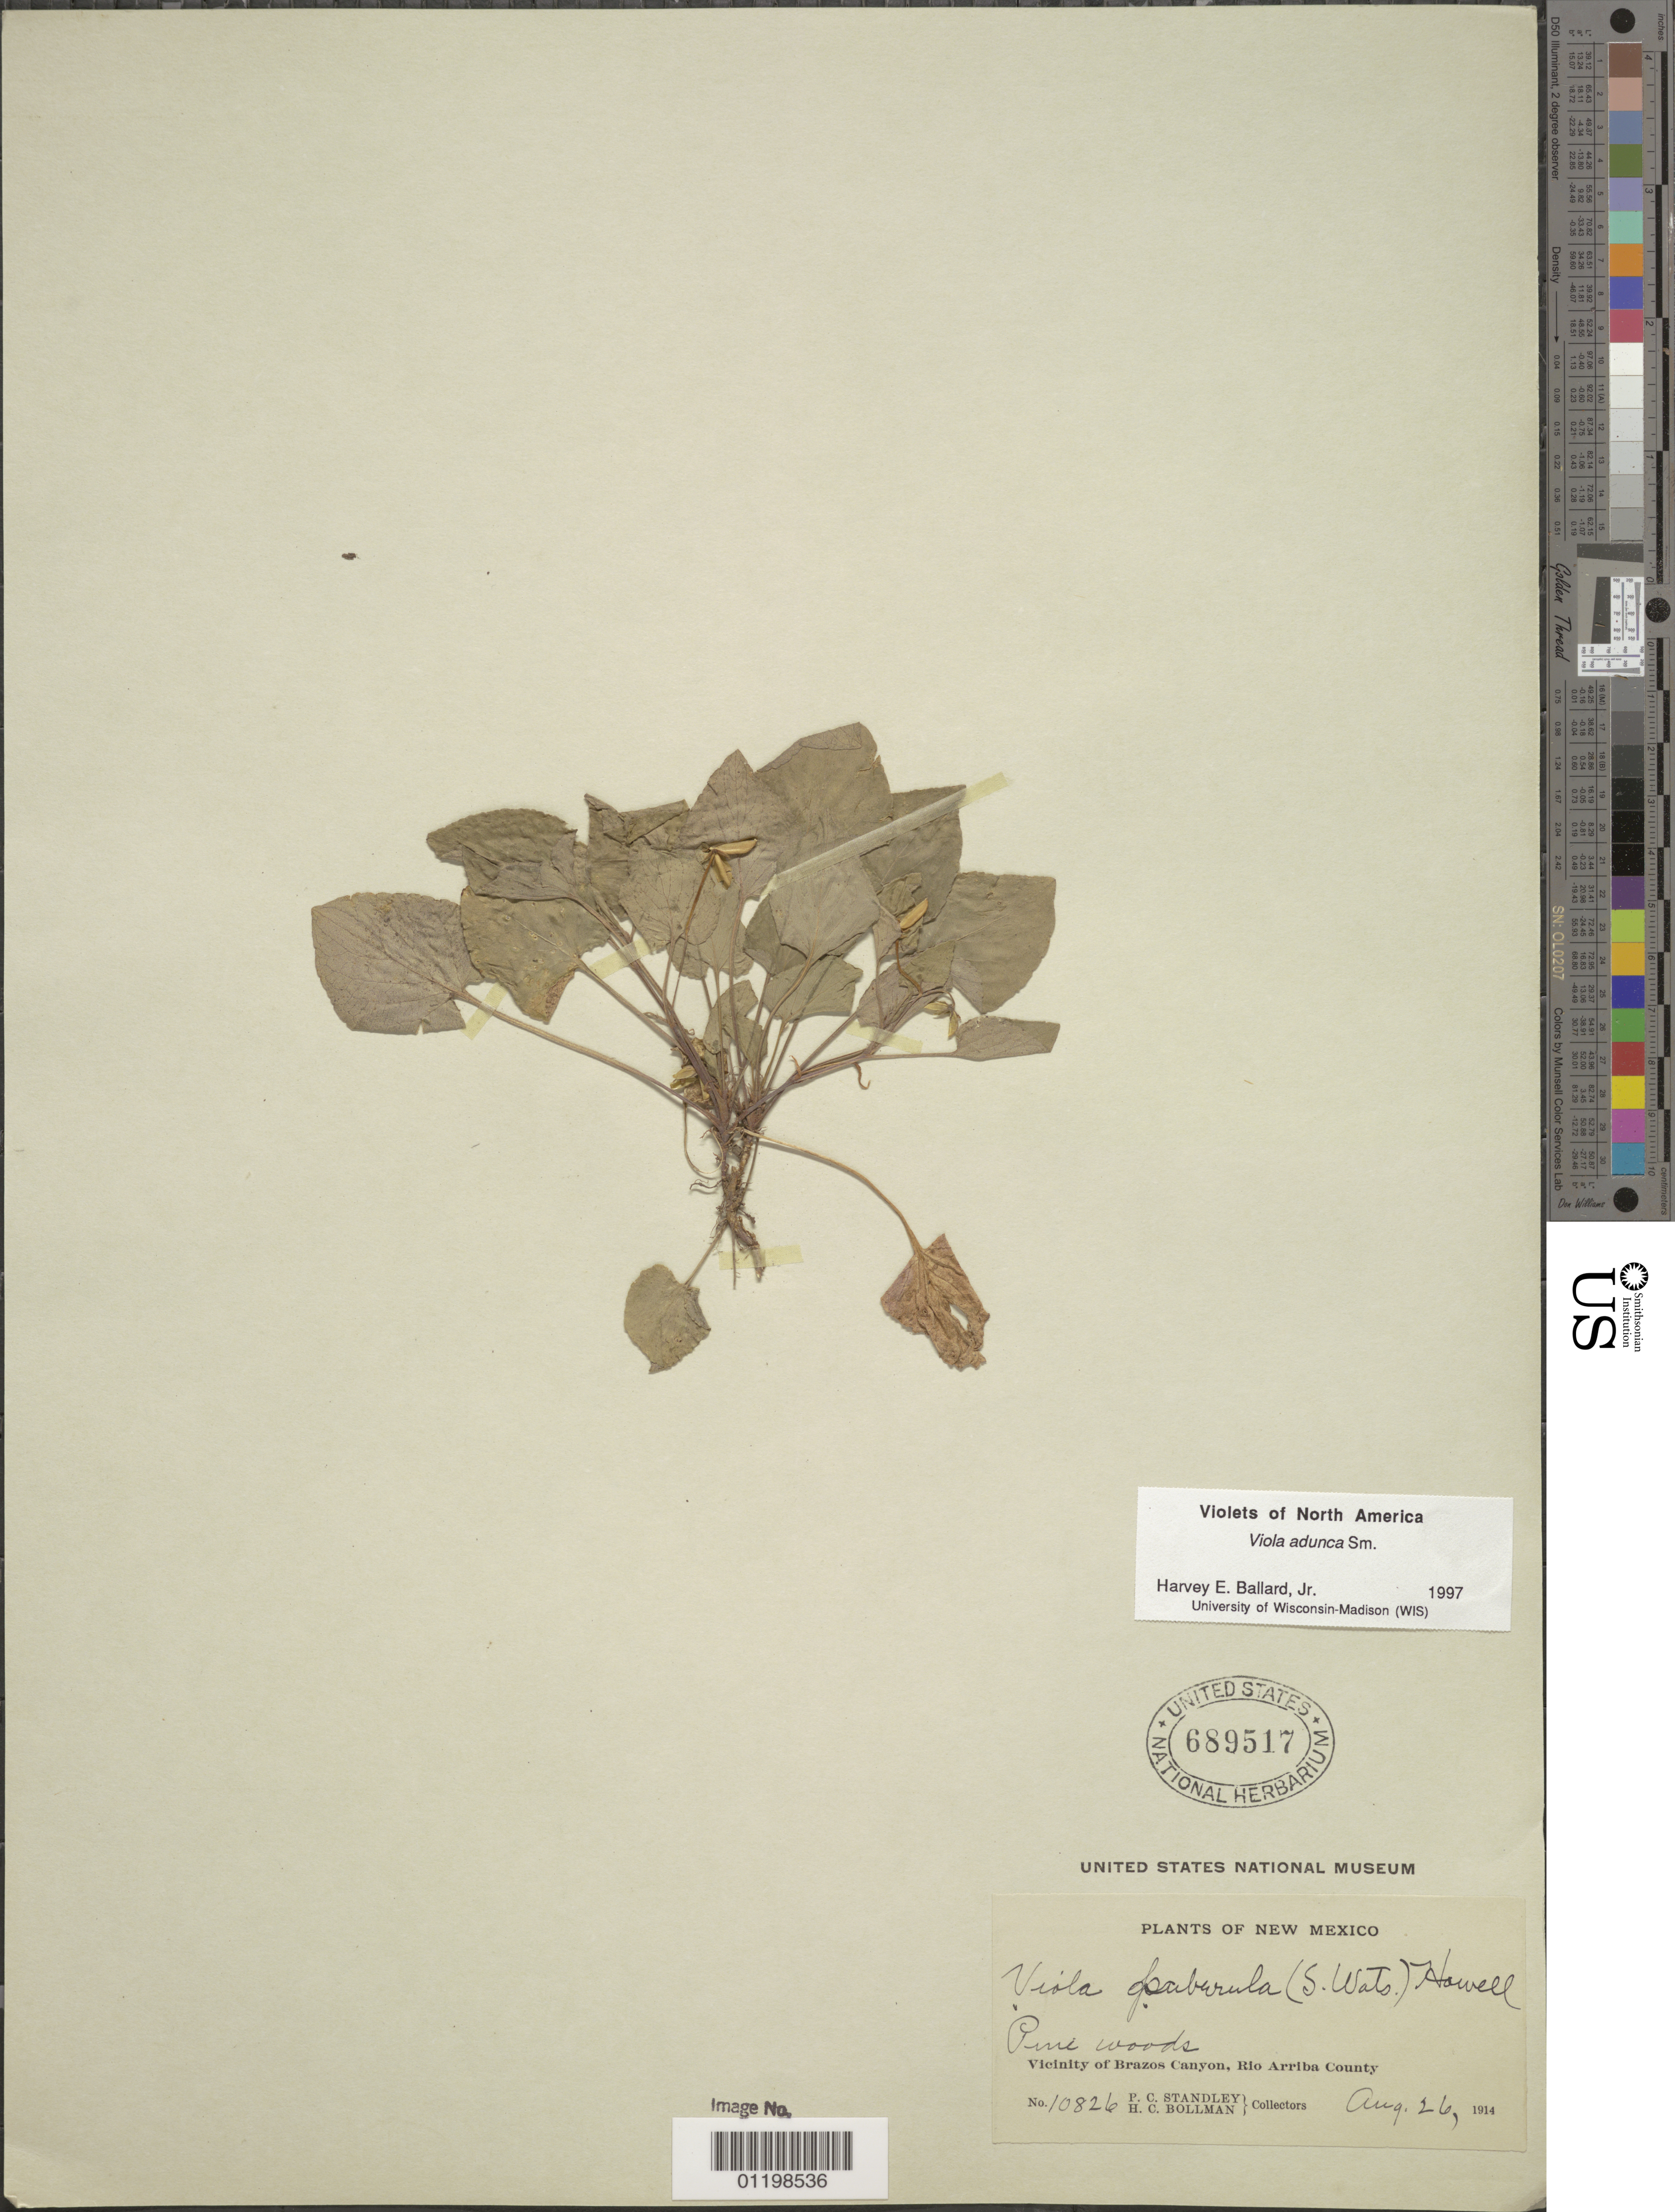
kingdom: Plantae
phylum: Tracheophyta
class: Magnoliopsida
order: Malpighiales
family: Violaceae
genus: Viola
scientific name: Viola adunca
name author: Sm.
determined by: Ballard, Harvey E.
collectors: P. C. Standley & H. C. Bollman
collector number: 10826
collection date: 1914-08-26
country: United States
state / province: New Mexico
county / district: Rio Arriba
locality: Vicinity of Brazos Canyon.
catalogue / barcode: US 689517